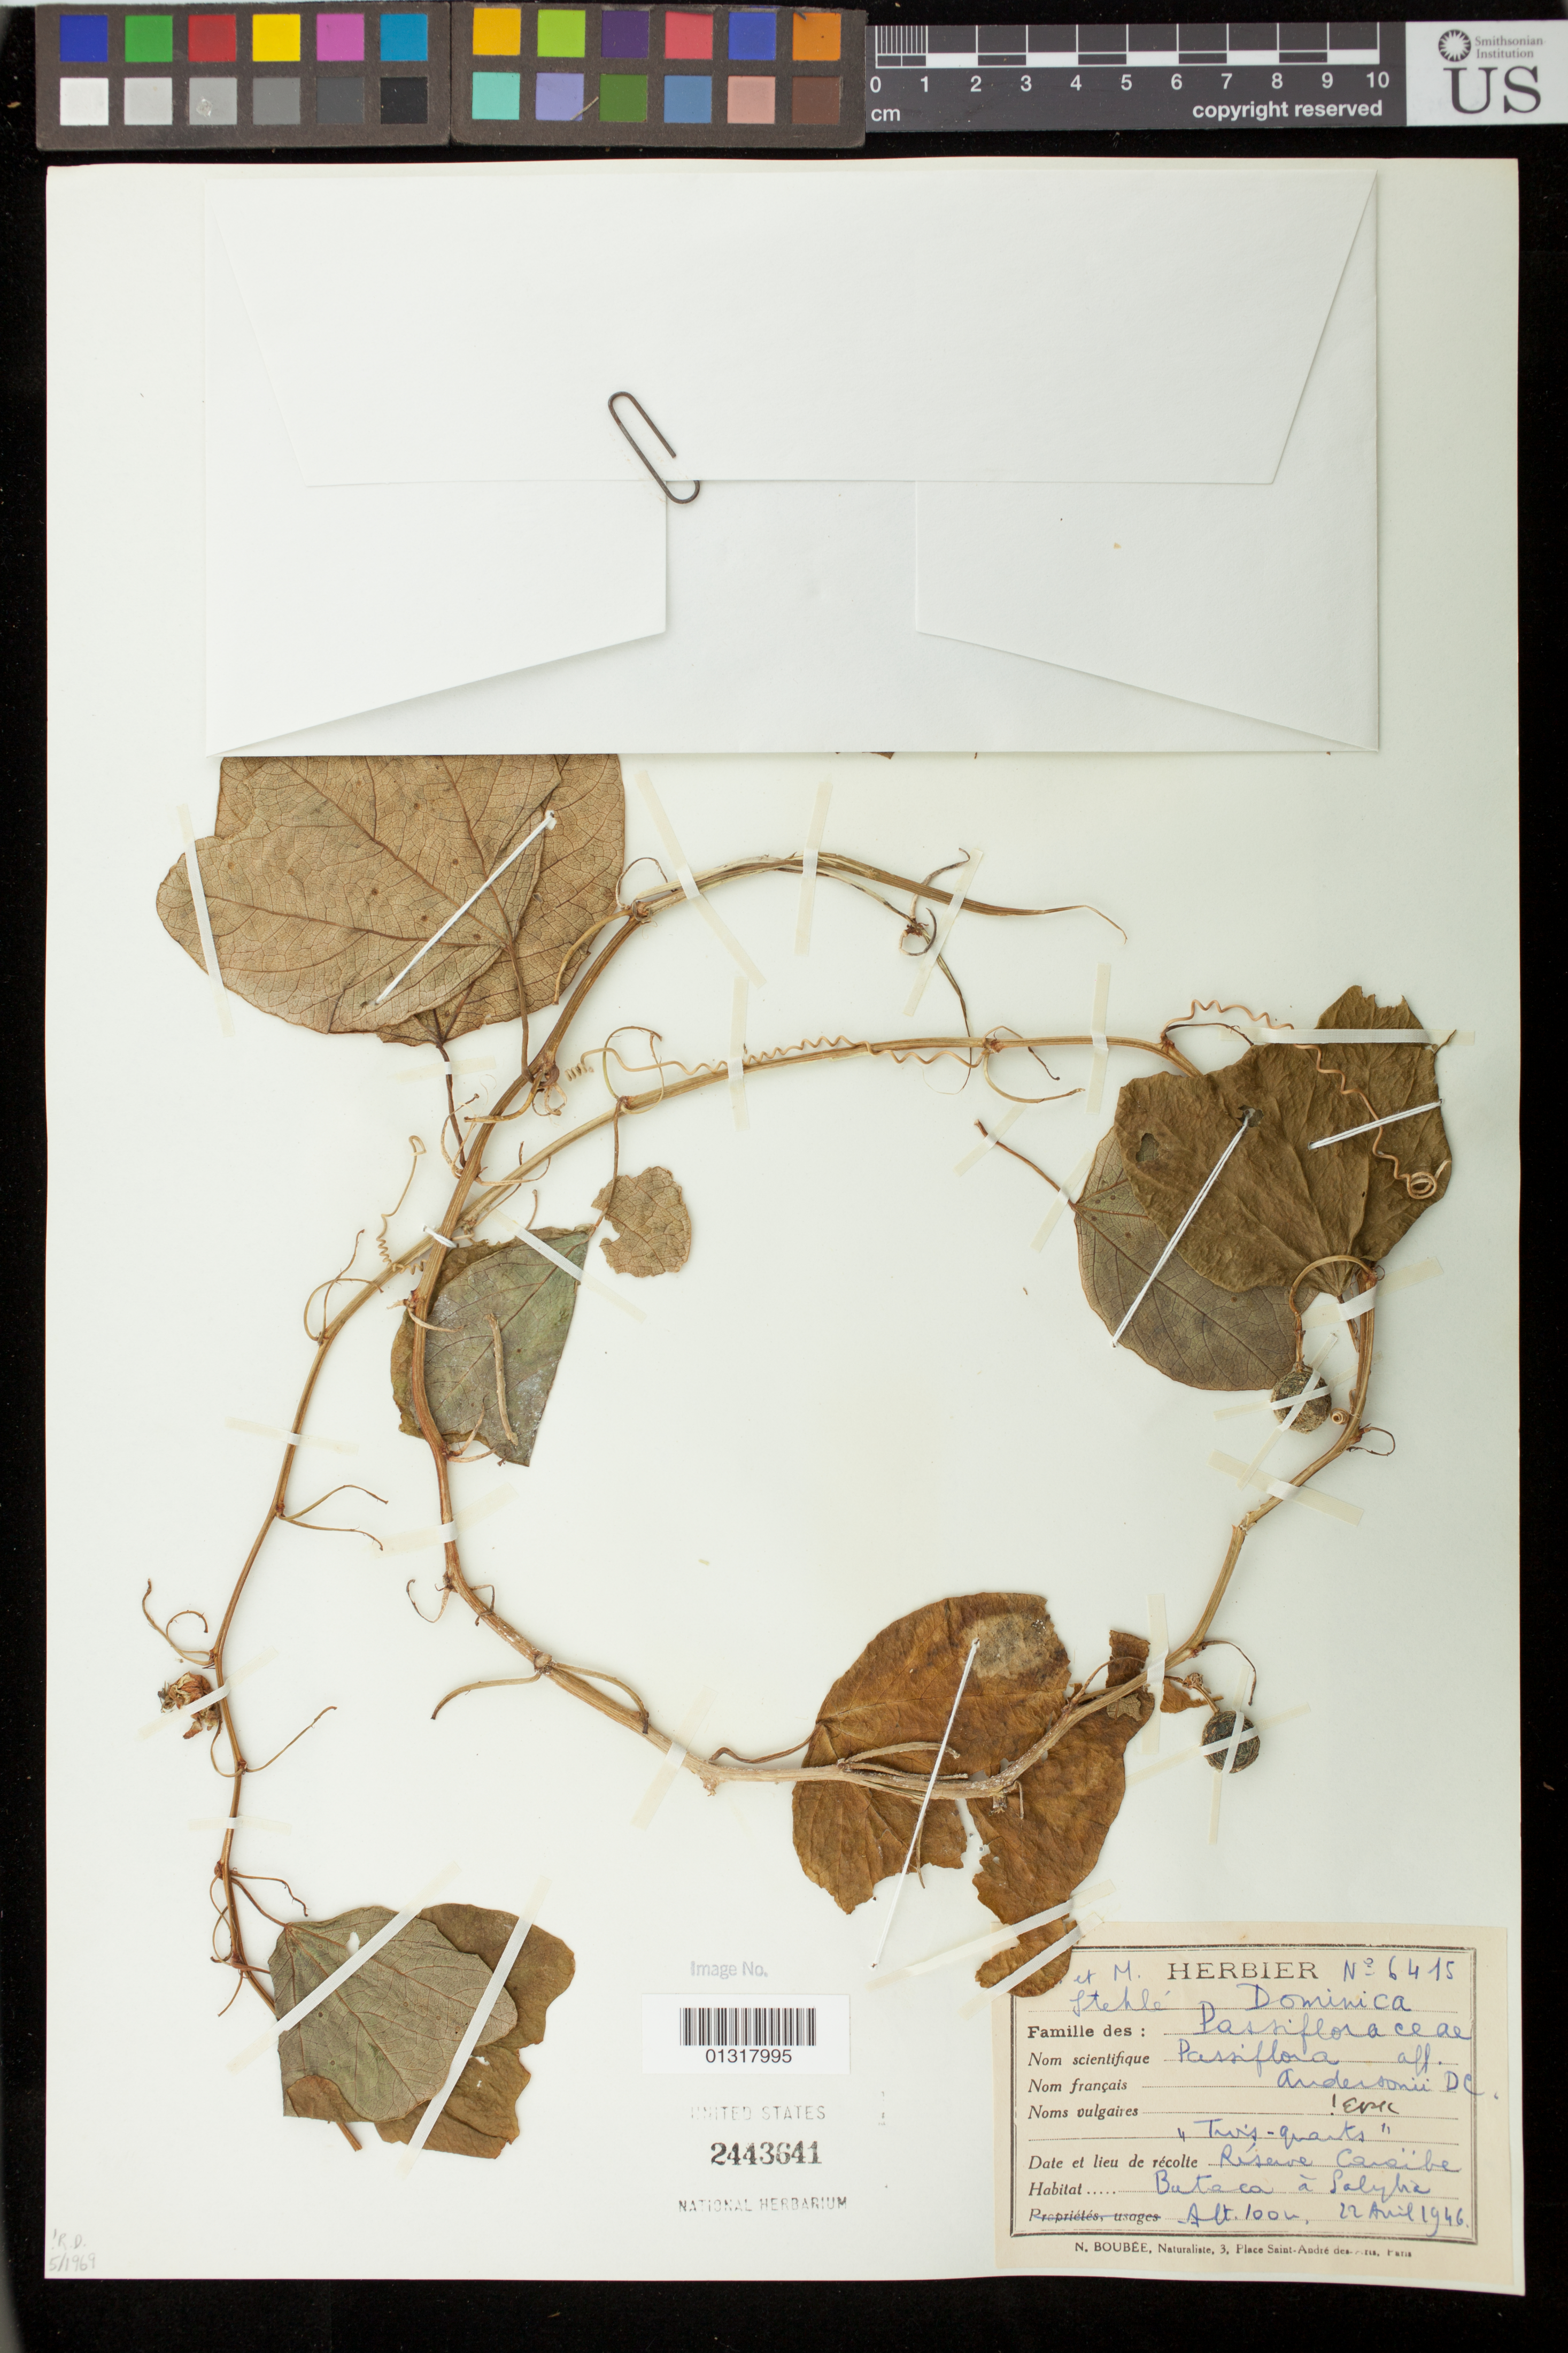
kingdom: Plantae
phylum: Tracheophyta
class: Magnoliopsida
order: Malpighiales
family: Passifloraceae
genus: Passiflora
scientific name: Passiflora andersonii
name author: DC.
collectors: H. Stehlé & M. Stehlé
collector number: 6415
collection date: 1946-04-22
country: Dominica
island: Dominica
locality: Reserve Caraibe.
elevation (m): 100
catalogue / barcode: US 2443641